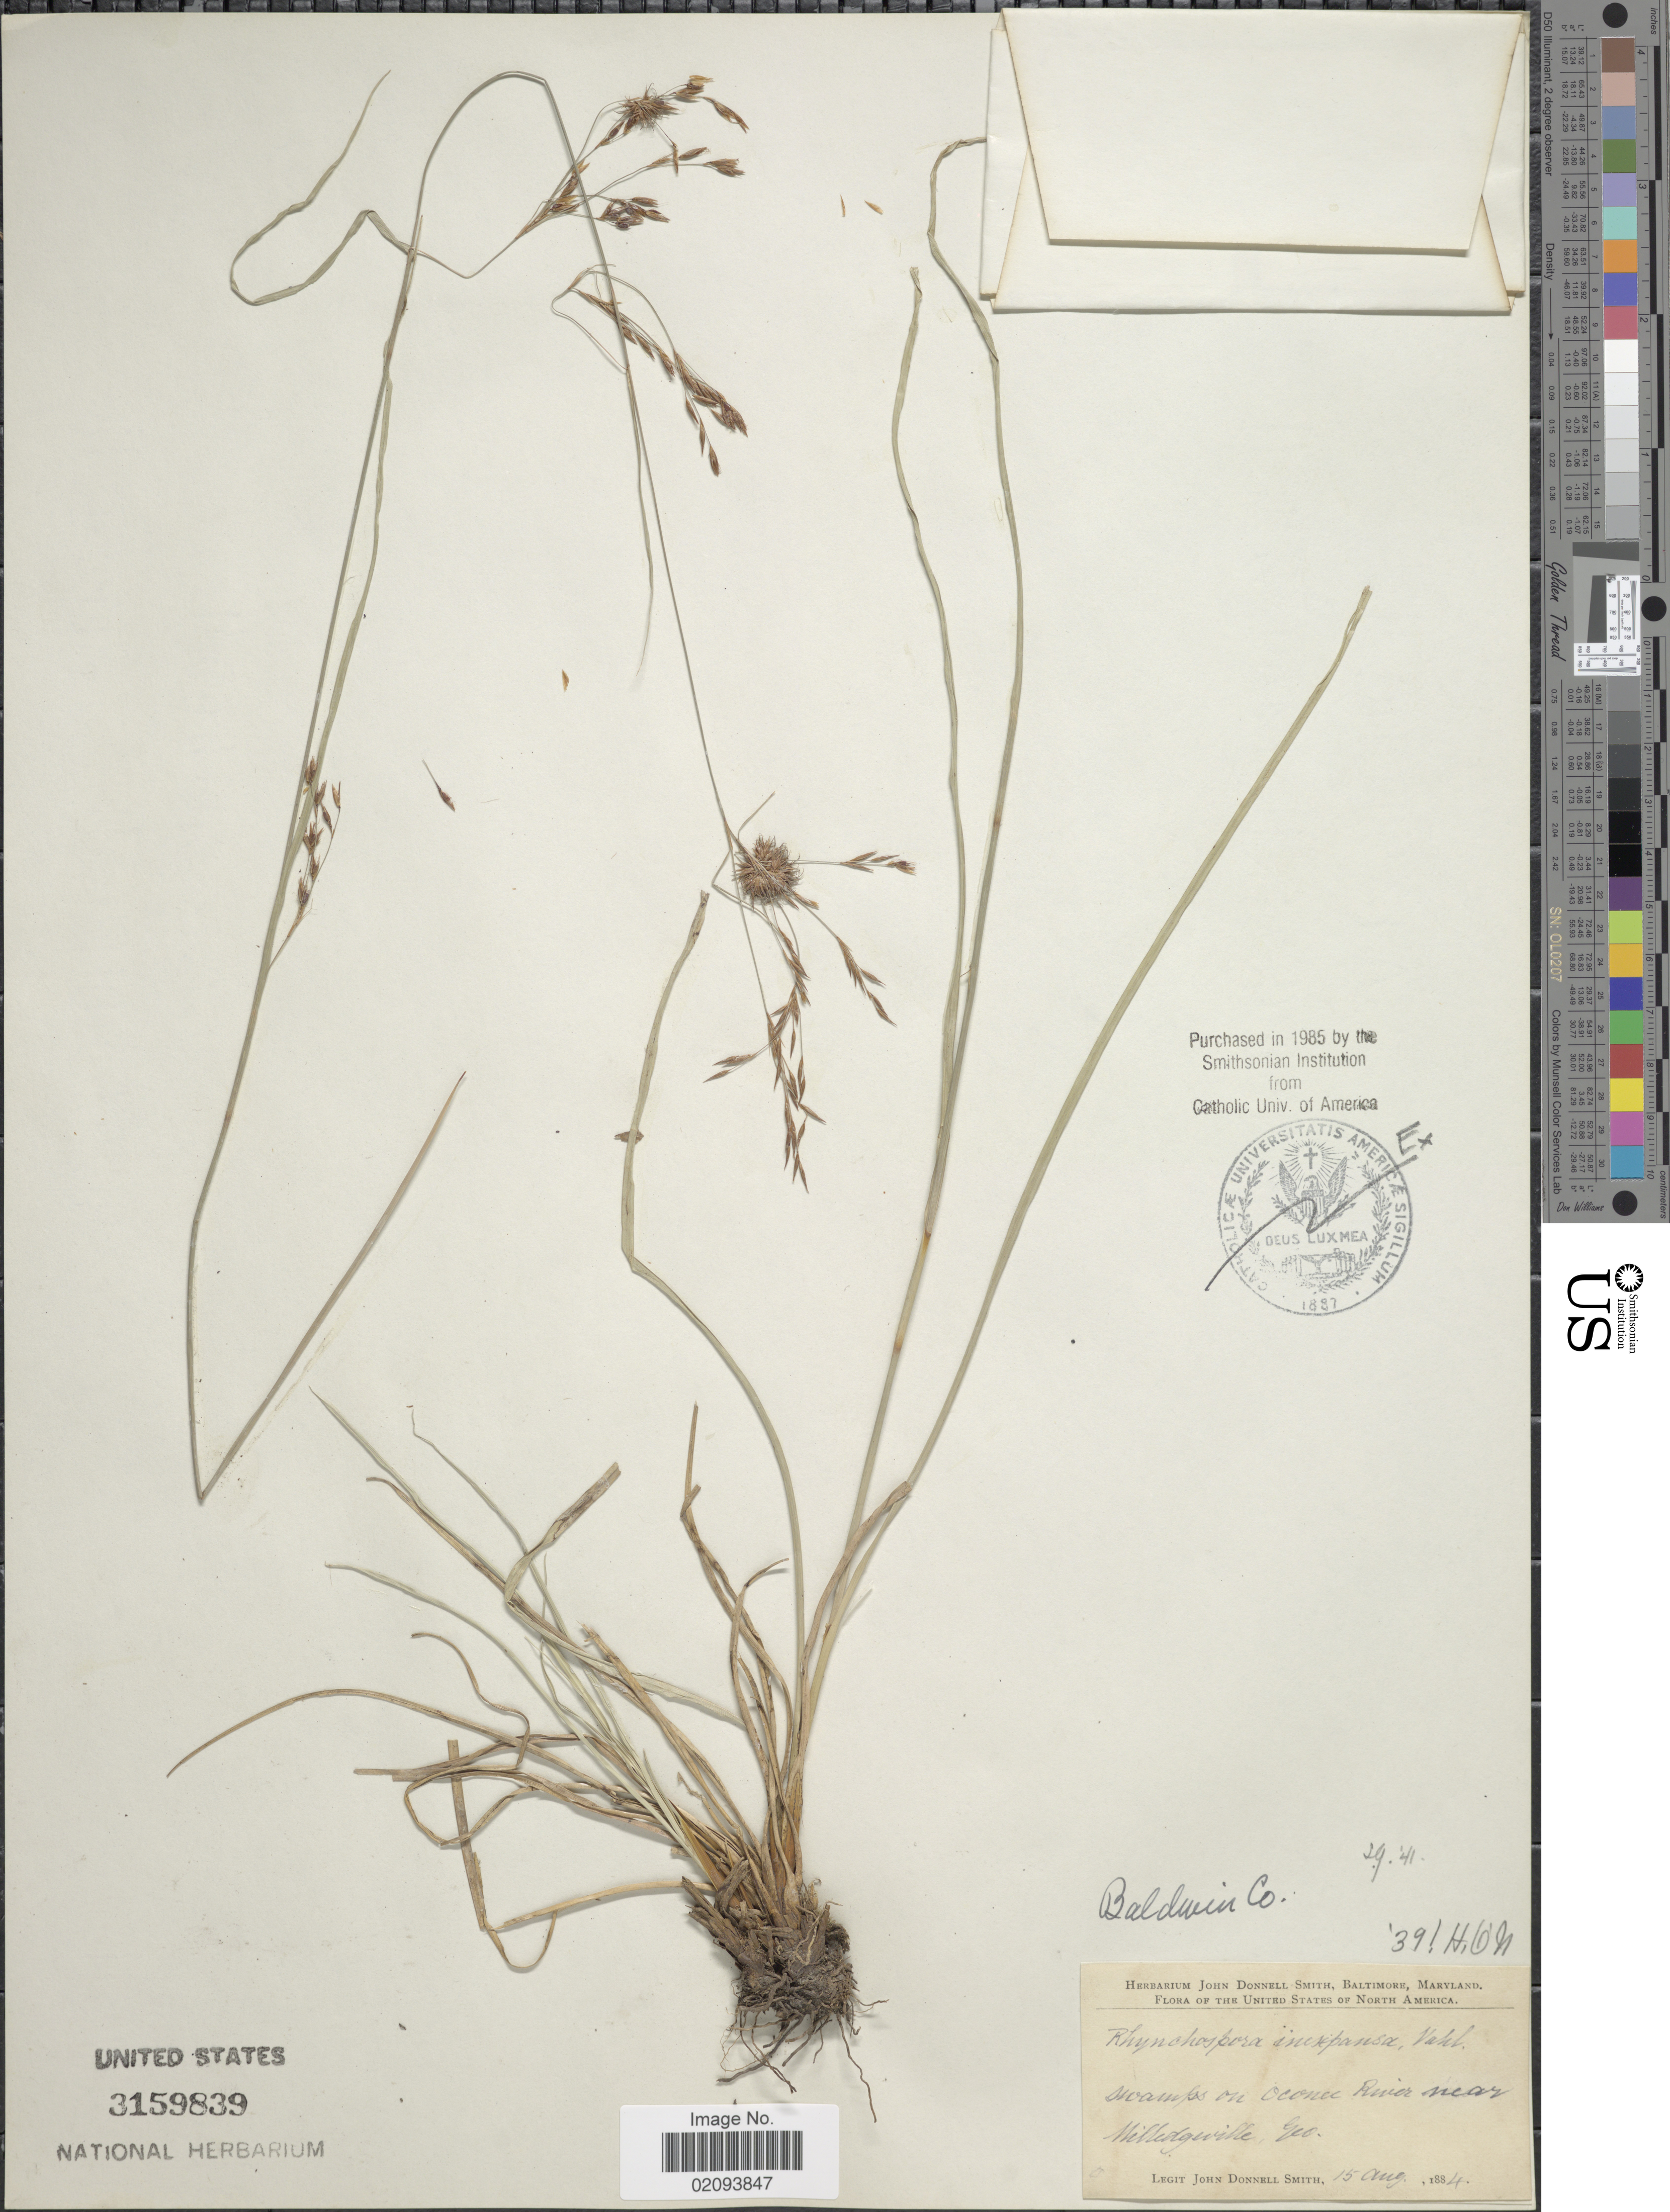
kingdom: Plantae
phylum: Tracheophyta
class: Liliopsida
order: Poales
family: Cyperaceae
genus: Rhynchospora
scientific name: Rhynchospora inexpansa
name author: (Michx.) Vahl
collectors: J. Donnell Smith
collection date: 1884-08-15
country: United States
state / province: Georgia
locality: Swamps on Oconee River near Milledgeville. Baldwin Co.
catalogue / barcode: US 3159839